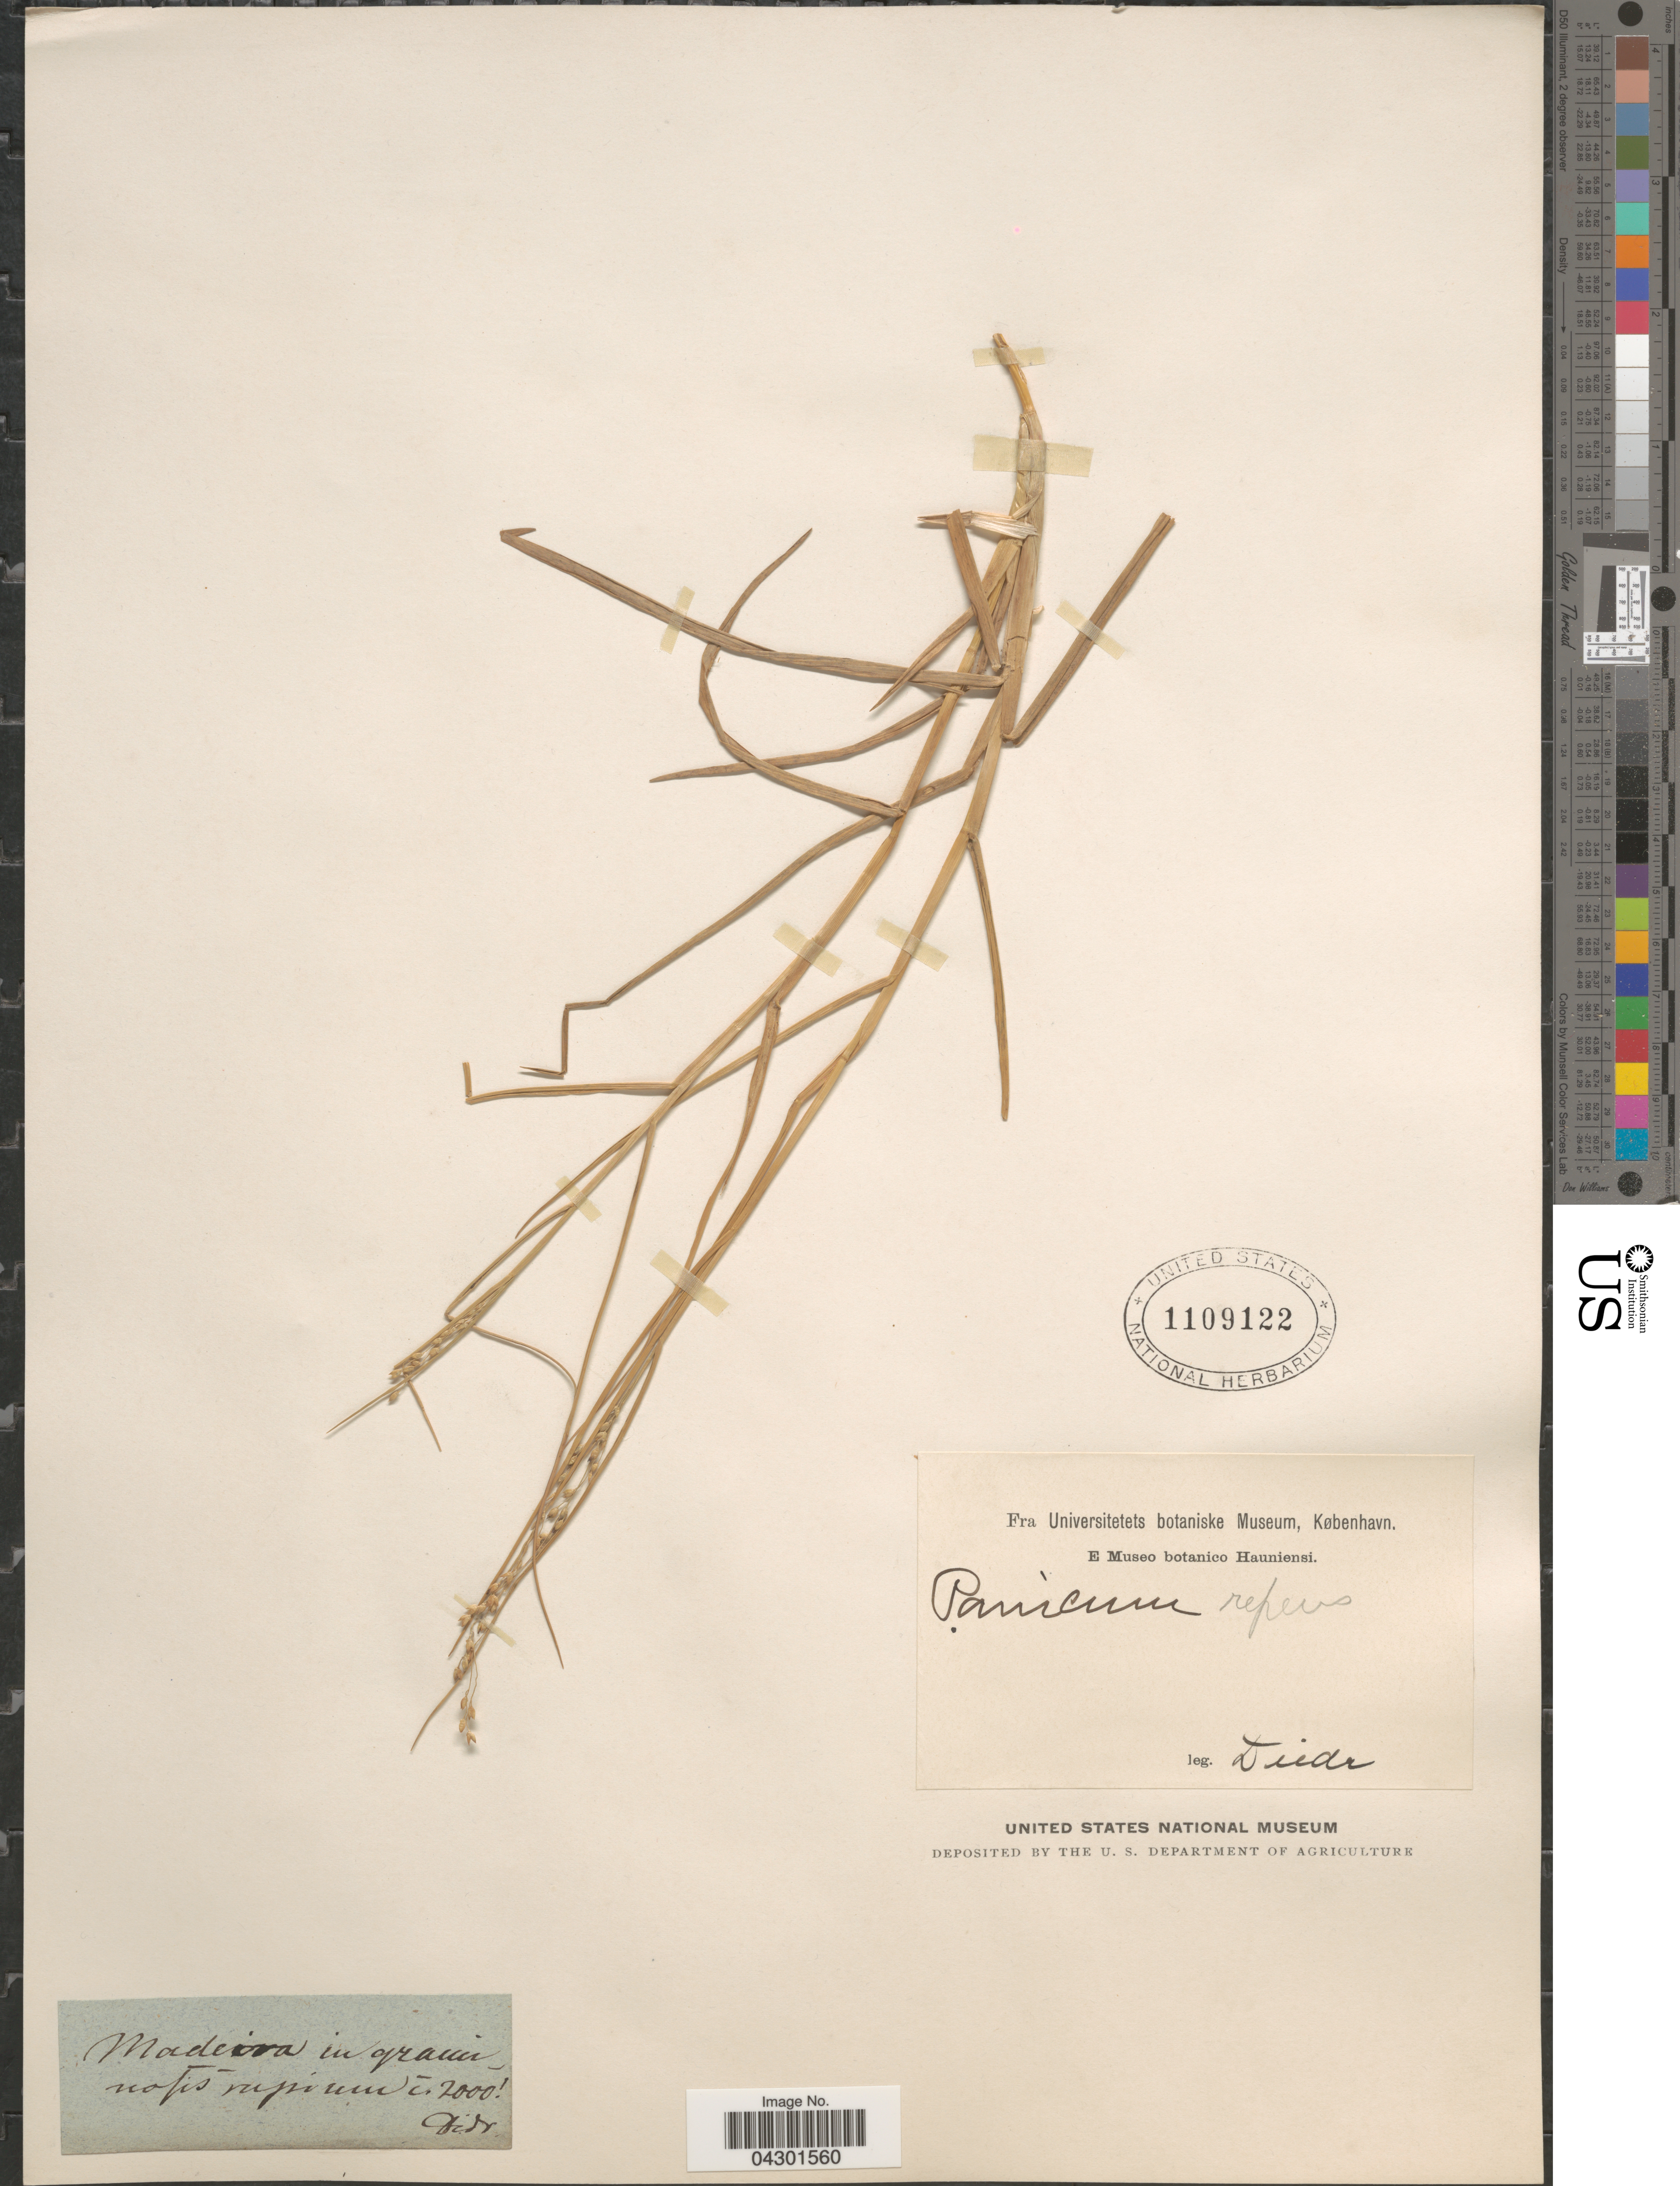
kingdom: Plantae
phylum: Tracheophyta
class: Liliopsida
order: Poales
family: Poaceae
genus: Panicum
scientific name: Panicum repens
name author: L.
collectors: Diedr.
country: Portugal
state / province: Madeira (Aut. Reg.)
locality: Madeira in graminosis rupium.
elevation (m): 610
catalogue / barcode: US 1109122